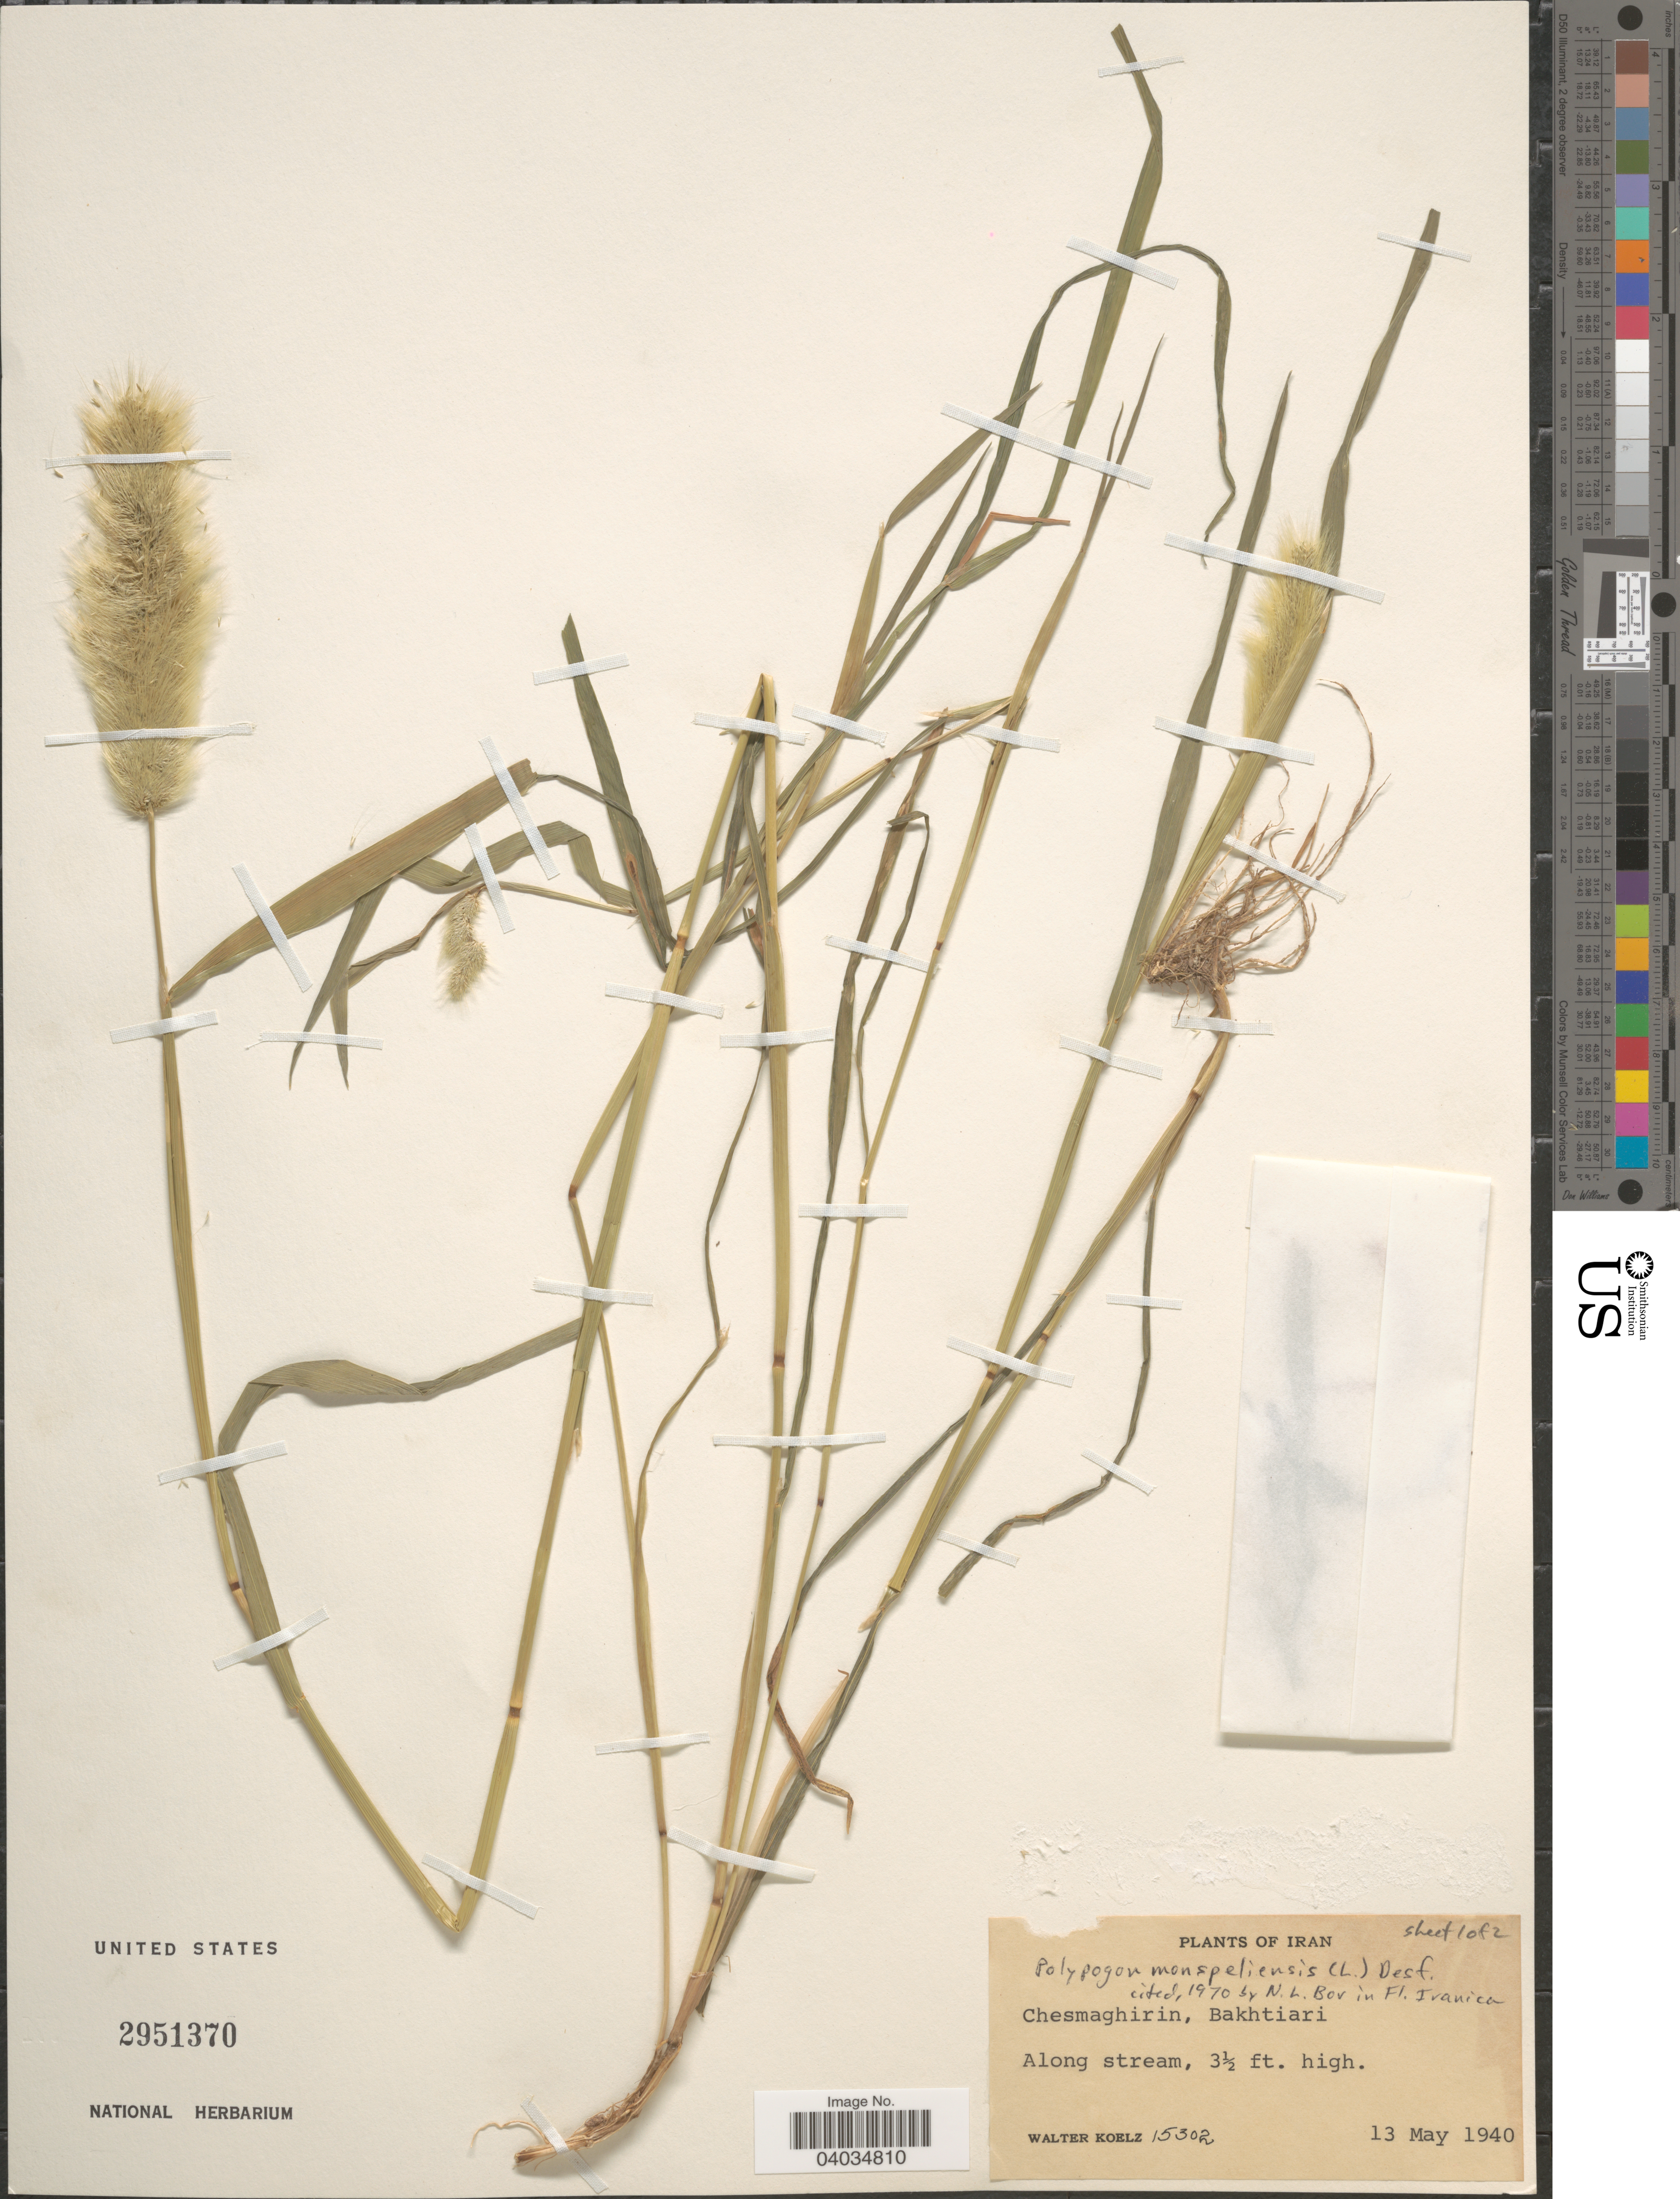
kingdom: Plantae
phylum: Tracheophyta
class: Liliopsida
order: Poales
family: Poaceae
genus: Polypogon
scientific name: Polypogon monspeliensis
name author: (L.) Desf.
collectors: W. N. Koelz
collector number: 15302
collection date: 1940-05-13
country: Iran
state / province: Chahar Mahaal and Bakhtiari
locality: Chesmaghirin, Bakhtiari.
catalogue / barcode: US 2951370